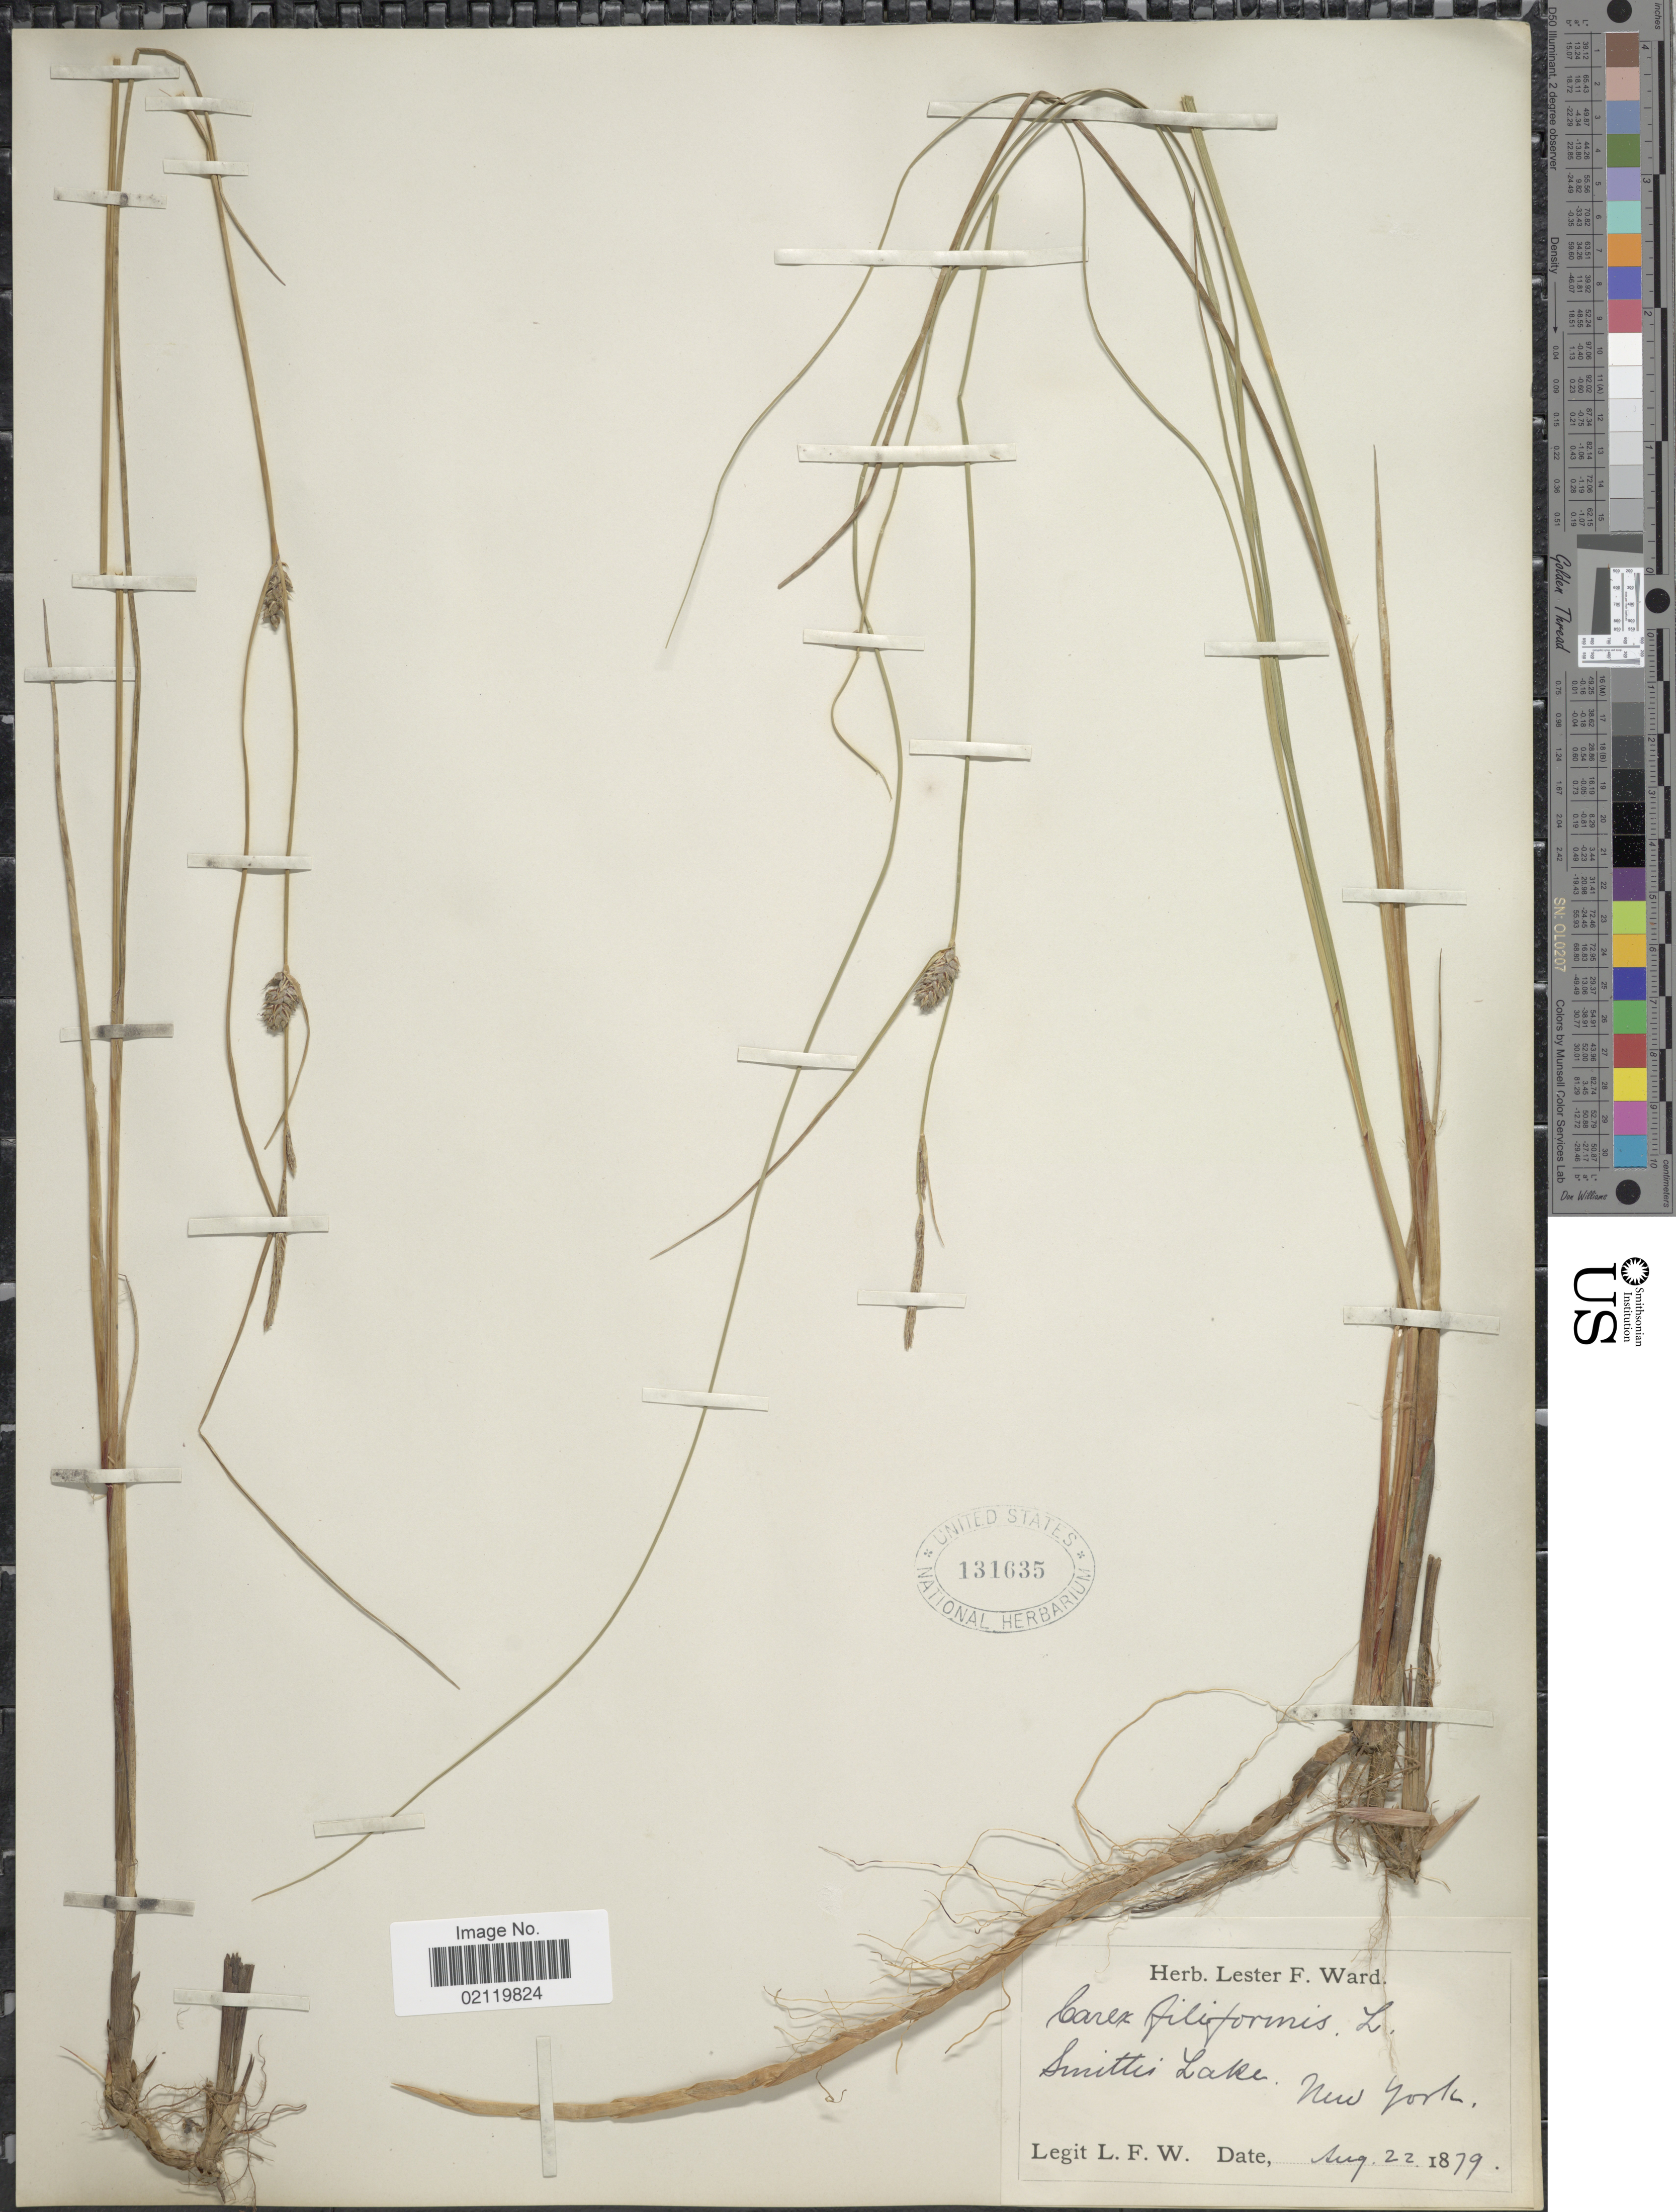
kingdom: Plantae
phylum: Tracheophyta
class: Liliopsida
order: Poales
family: Cyperaceae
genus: Carex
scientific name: Carex lasiocarpa var. americana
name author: Fernald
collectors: L. F. Ward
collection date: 1879-08-22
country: United States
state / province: New York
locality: Smith's Lake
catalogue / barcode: US 131635